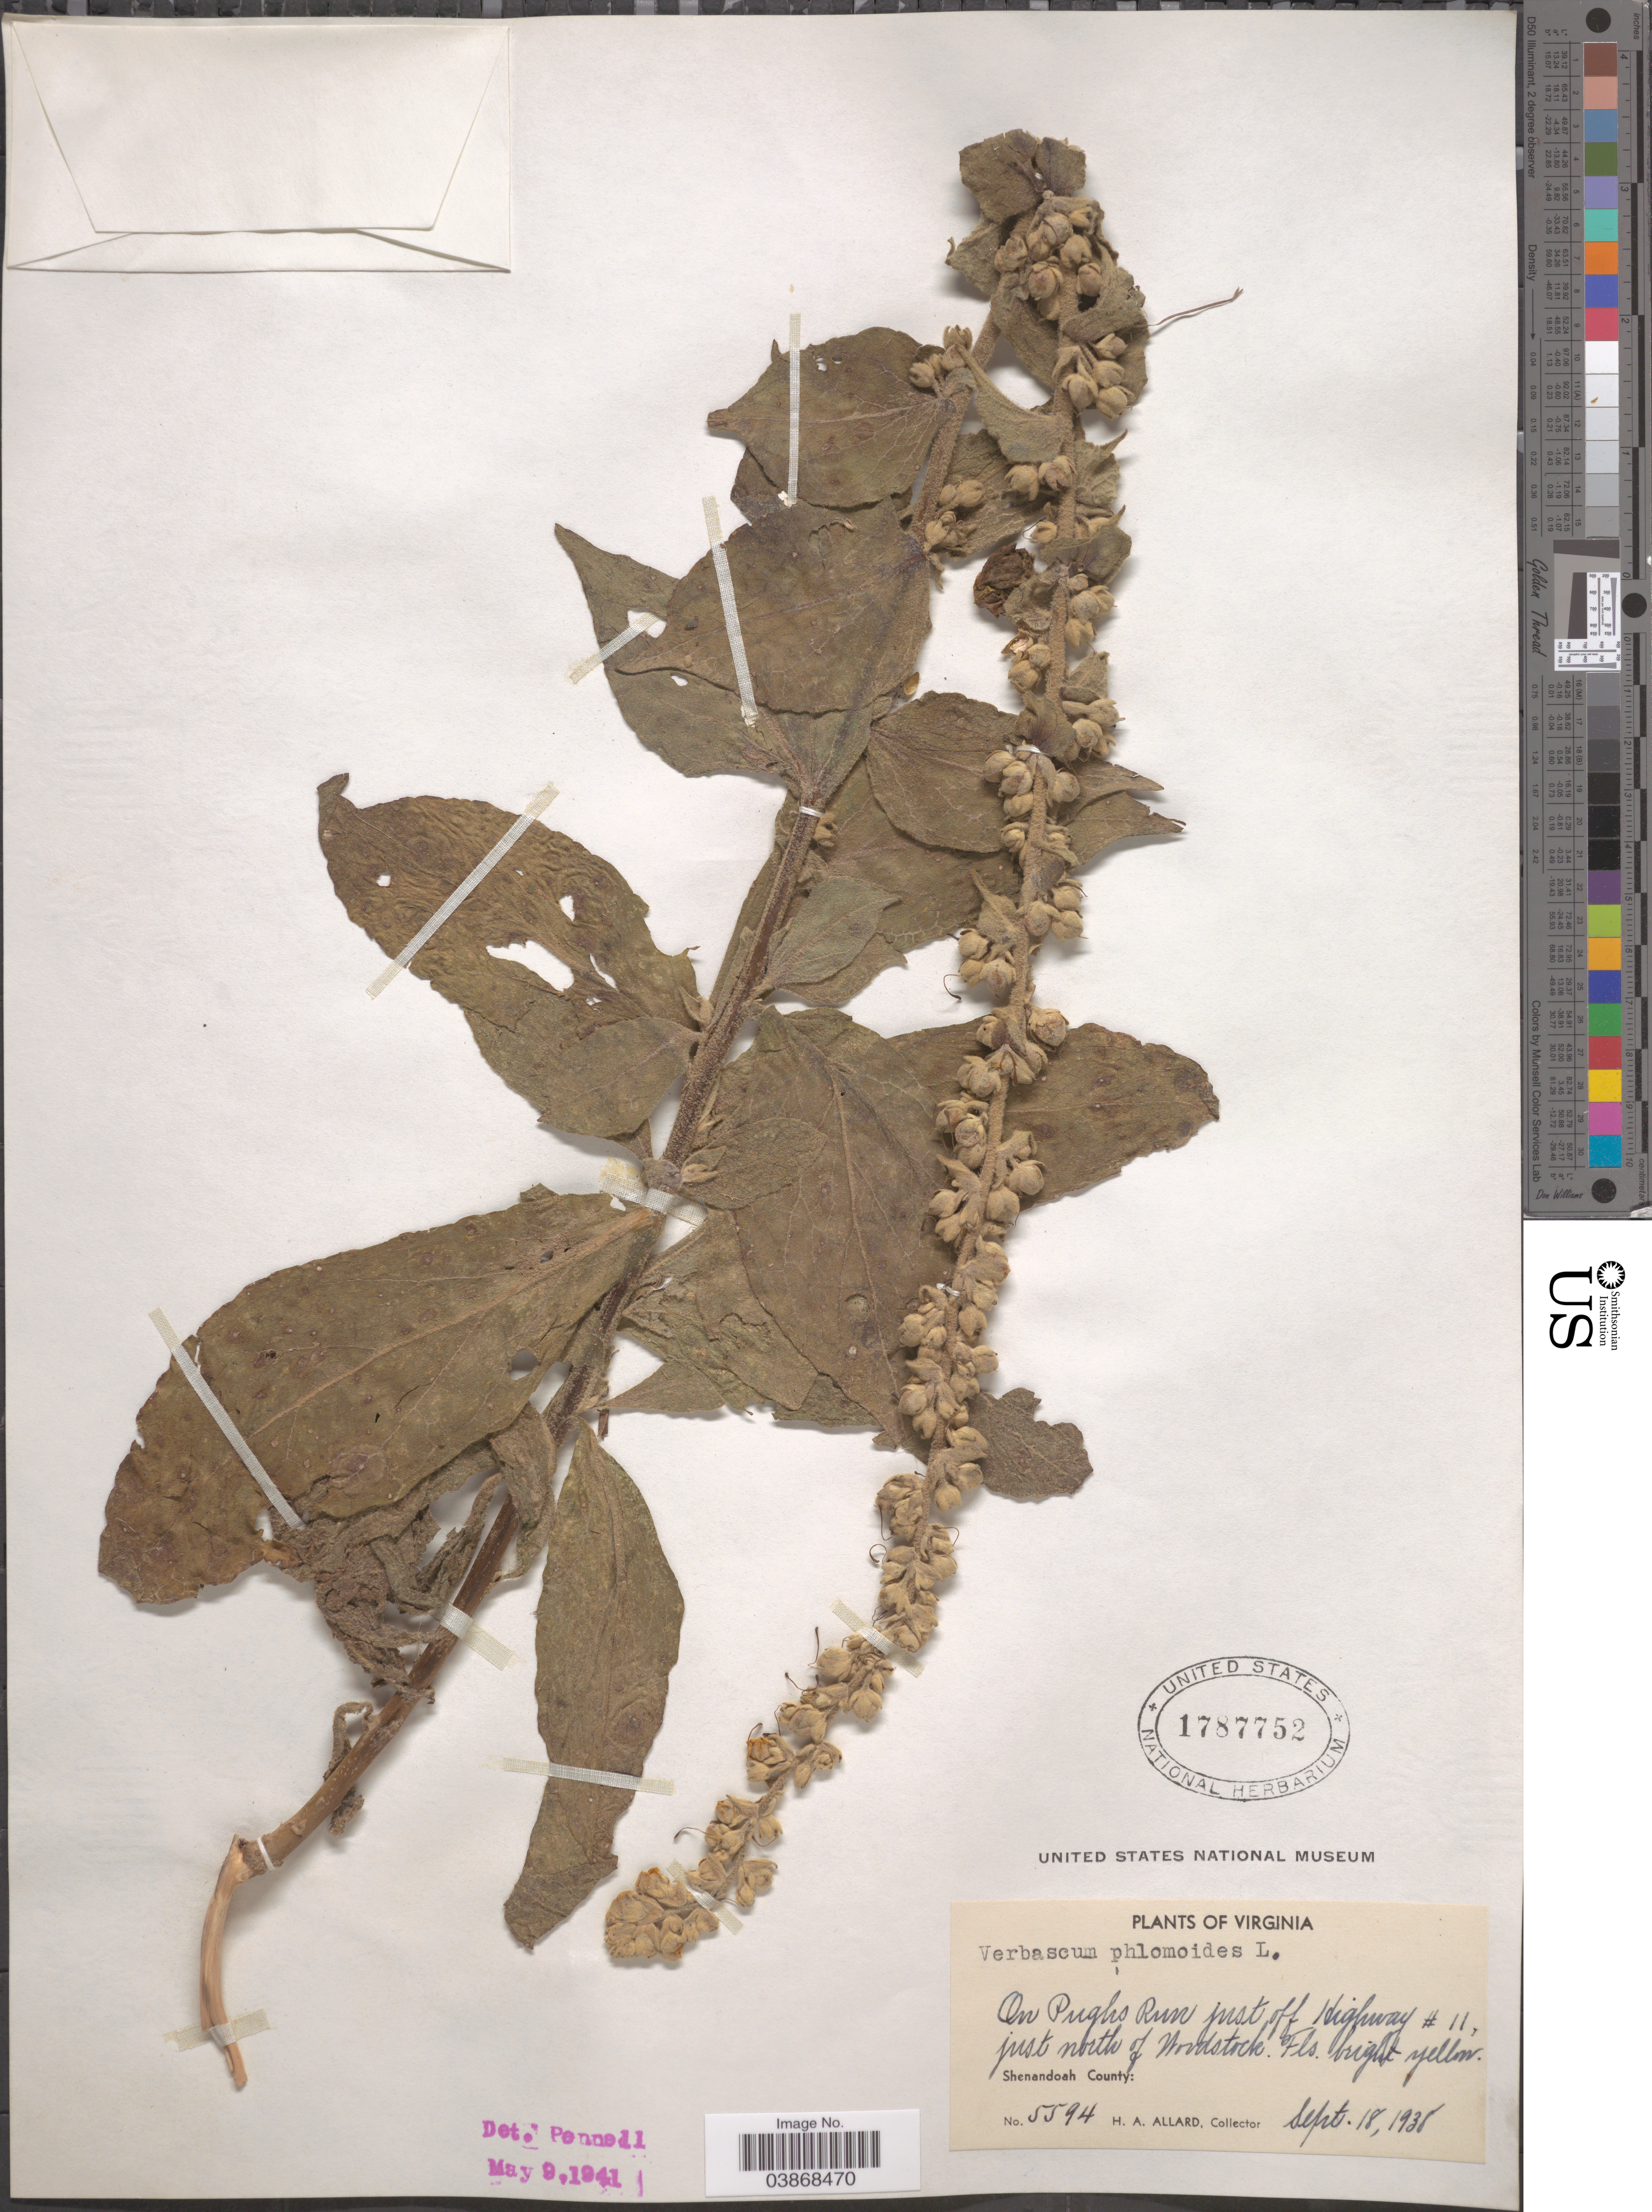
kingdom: Plantae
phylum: Tracheophyta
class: Magnoliopsida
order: Lamiales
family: Scrophulariaceae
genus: Verbascum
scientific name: Verbascum phlomoides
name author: L.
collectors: H. A. Allard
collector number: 5594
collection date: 1938-09-18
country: United States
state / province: Virginia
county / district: Shenandoah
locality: On Pughs River just off Highway # 11, just north of Woodstock. Shenandoah County.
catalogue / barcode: US 1787752